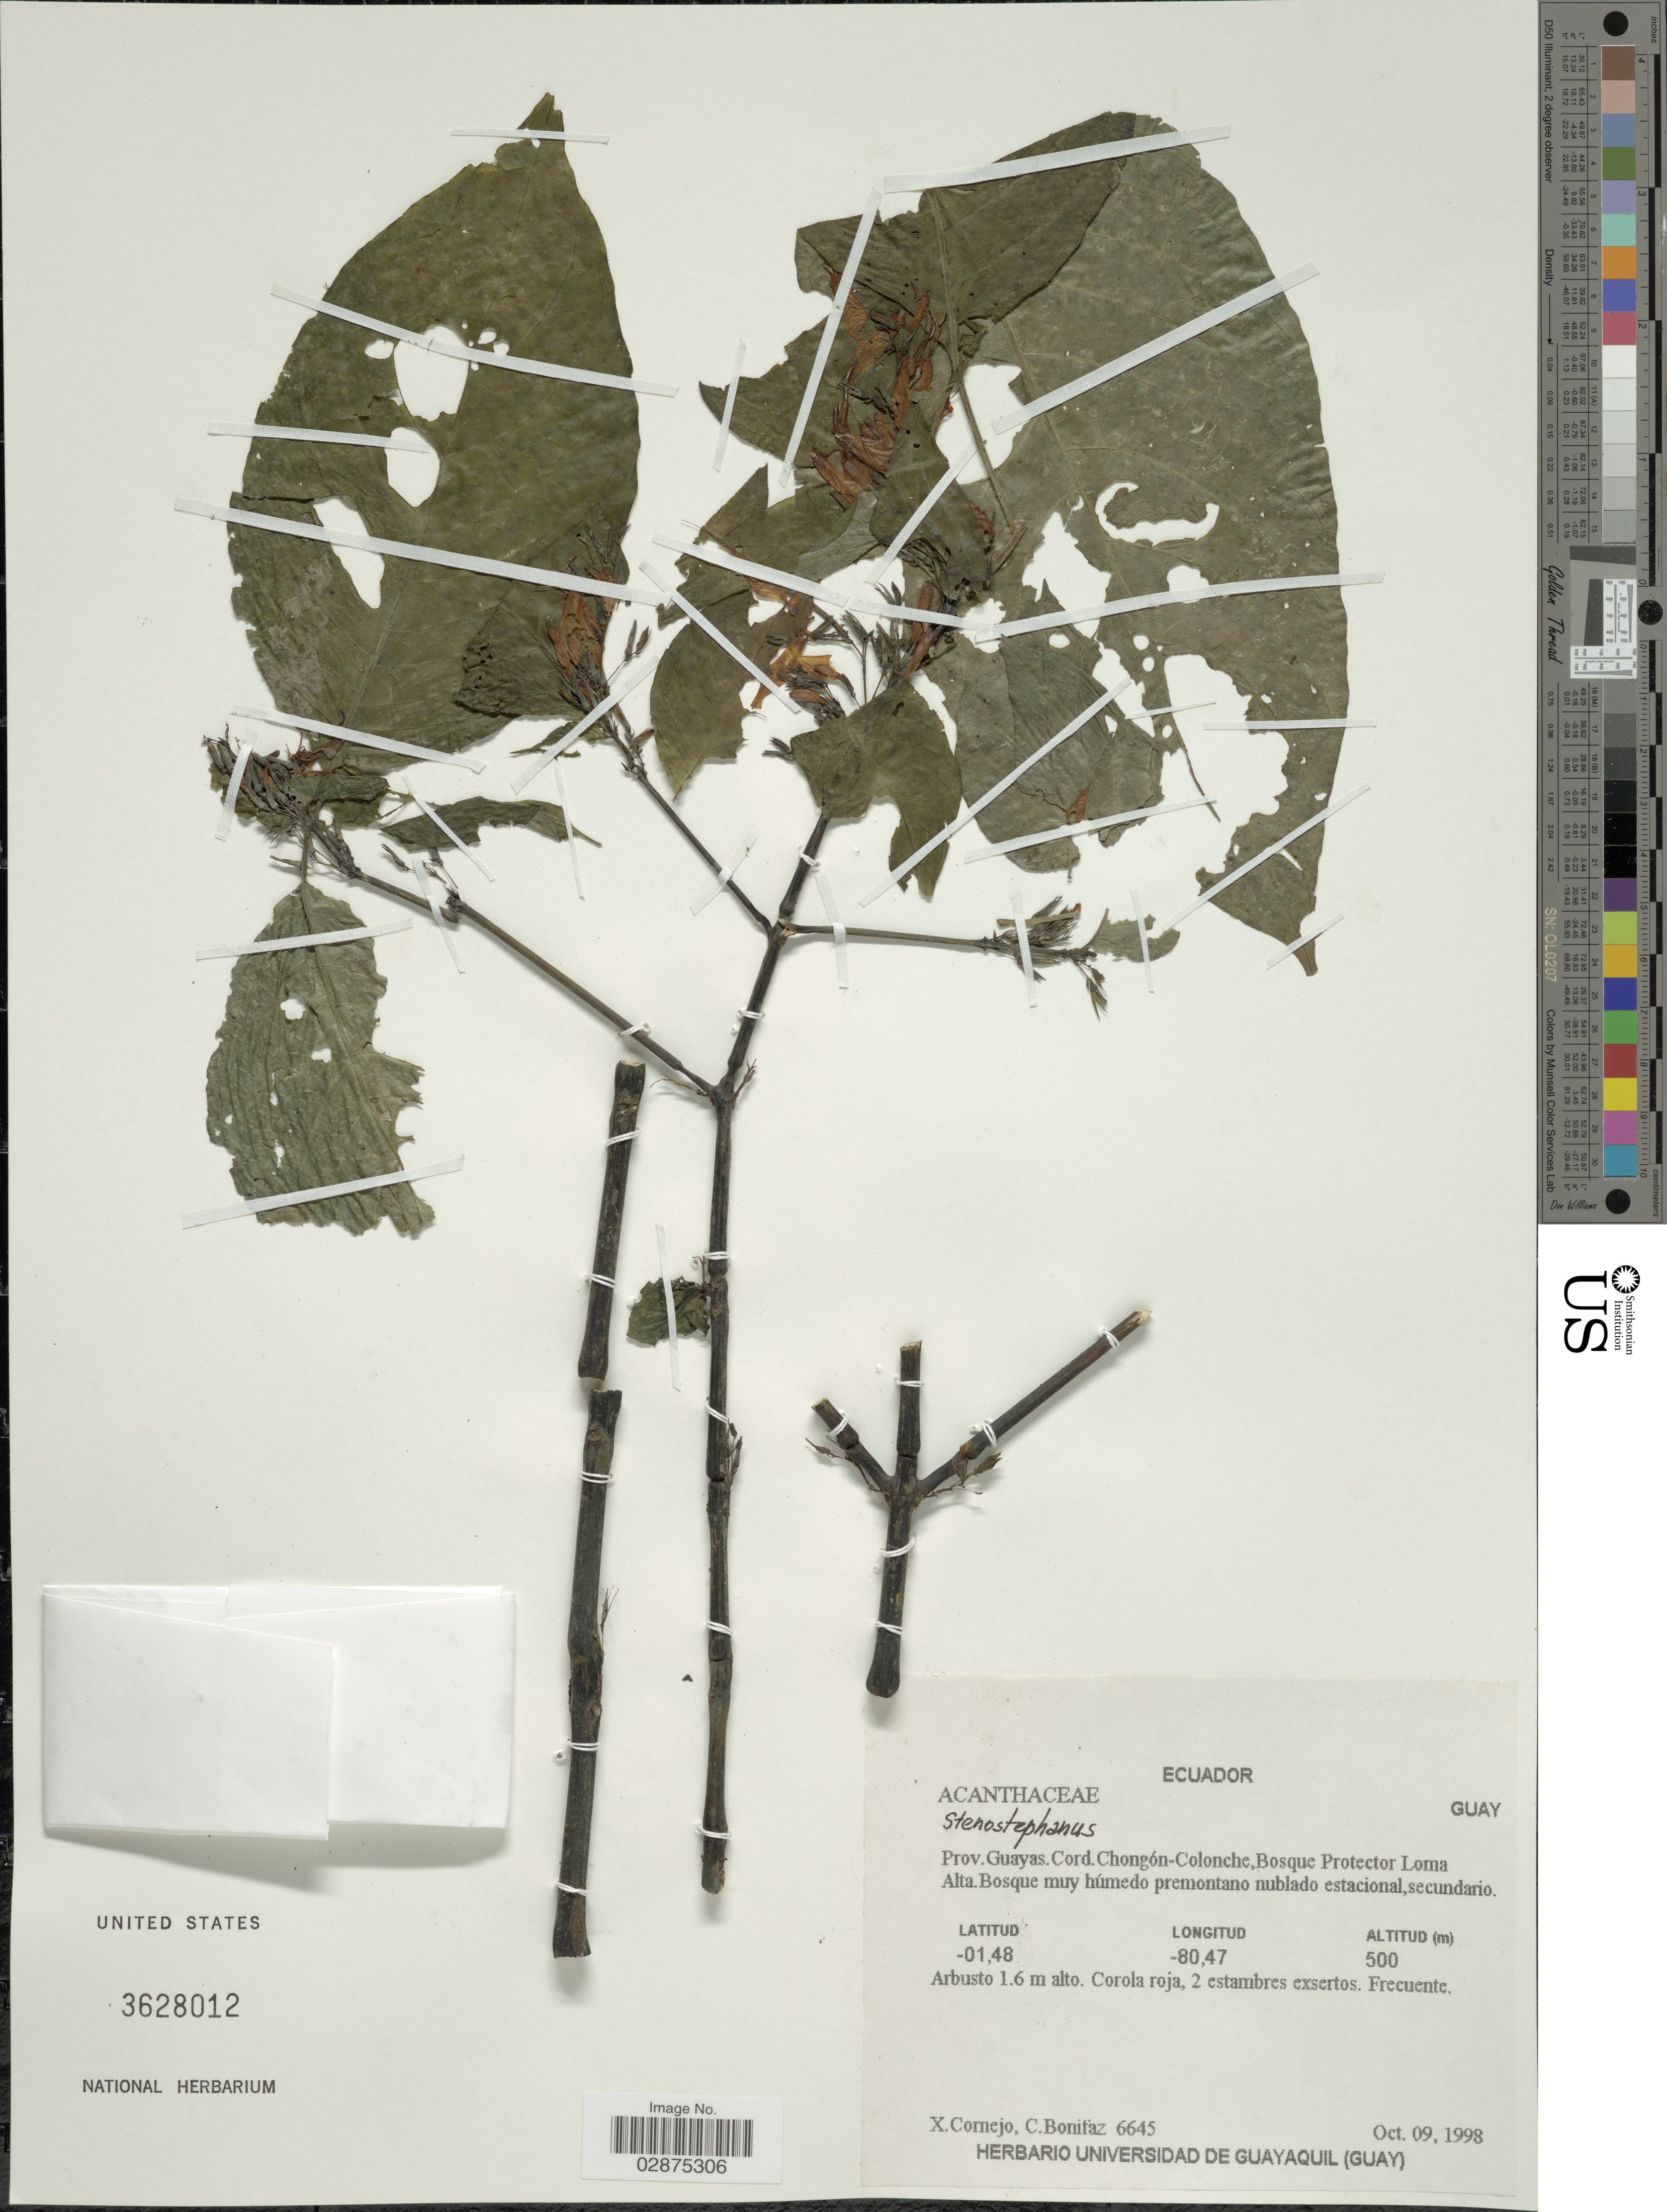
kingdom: Plantae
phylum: Tracheophyta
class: Magnoliopsida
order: Lamiales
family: Acanthaceae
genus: Stenostephanus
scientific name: Stenostephanus sp.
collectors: X. F. Cornejo & C. Bonitáz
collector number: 6645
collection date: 1998-10-09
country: Ecuador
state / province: Guayas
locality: Cord. Chongón-Colonche, Bosque Protector Loma Alta.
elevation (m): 500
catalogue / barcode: US 3628012